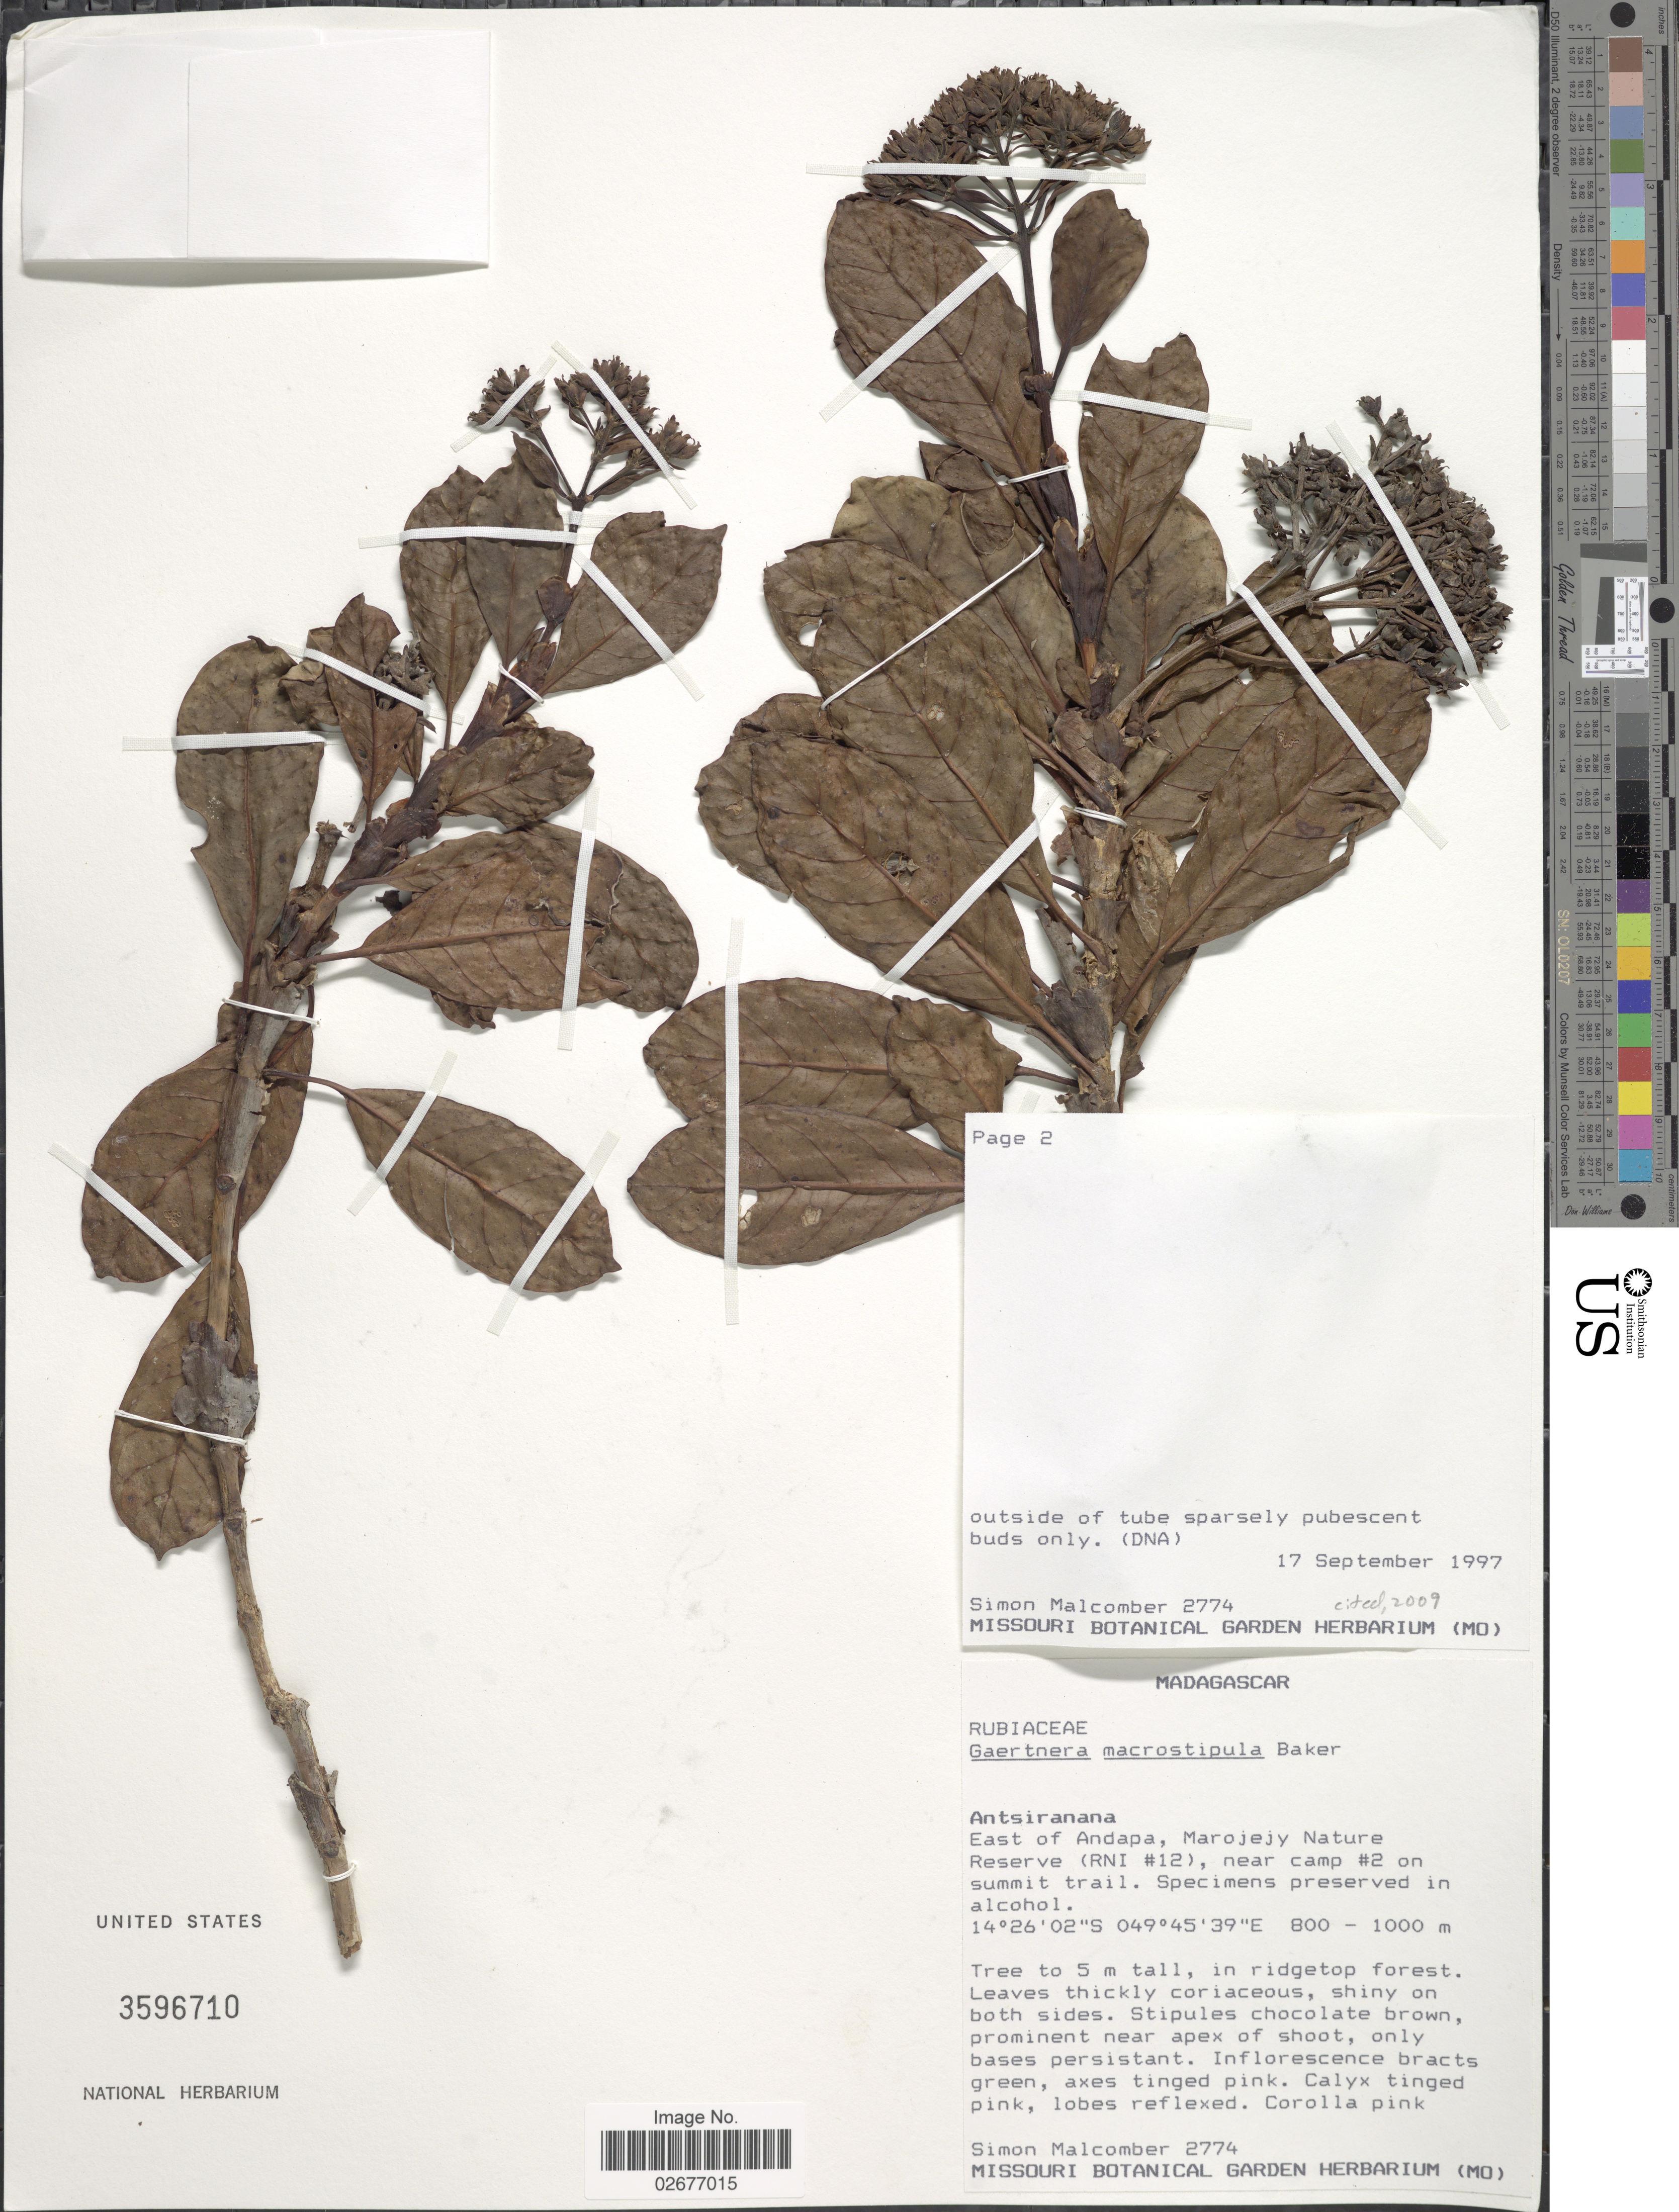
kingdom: Plantae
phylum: Tracheophyta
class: Magnoliopsida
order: Gentianales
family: Rubiaceae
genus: Gaertnera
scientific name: Gaertnera macrostipula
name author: Baker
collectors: S. T. Malcomber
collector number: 2774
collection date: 1997-09-17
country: Madagascar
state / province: Sava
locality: Antsiranana, East of Andapa, Marojejy Nature Reserve (RNI #12) near camp #2 on summit trail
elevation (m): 800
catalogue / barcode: US 3596710